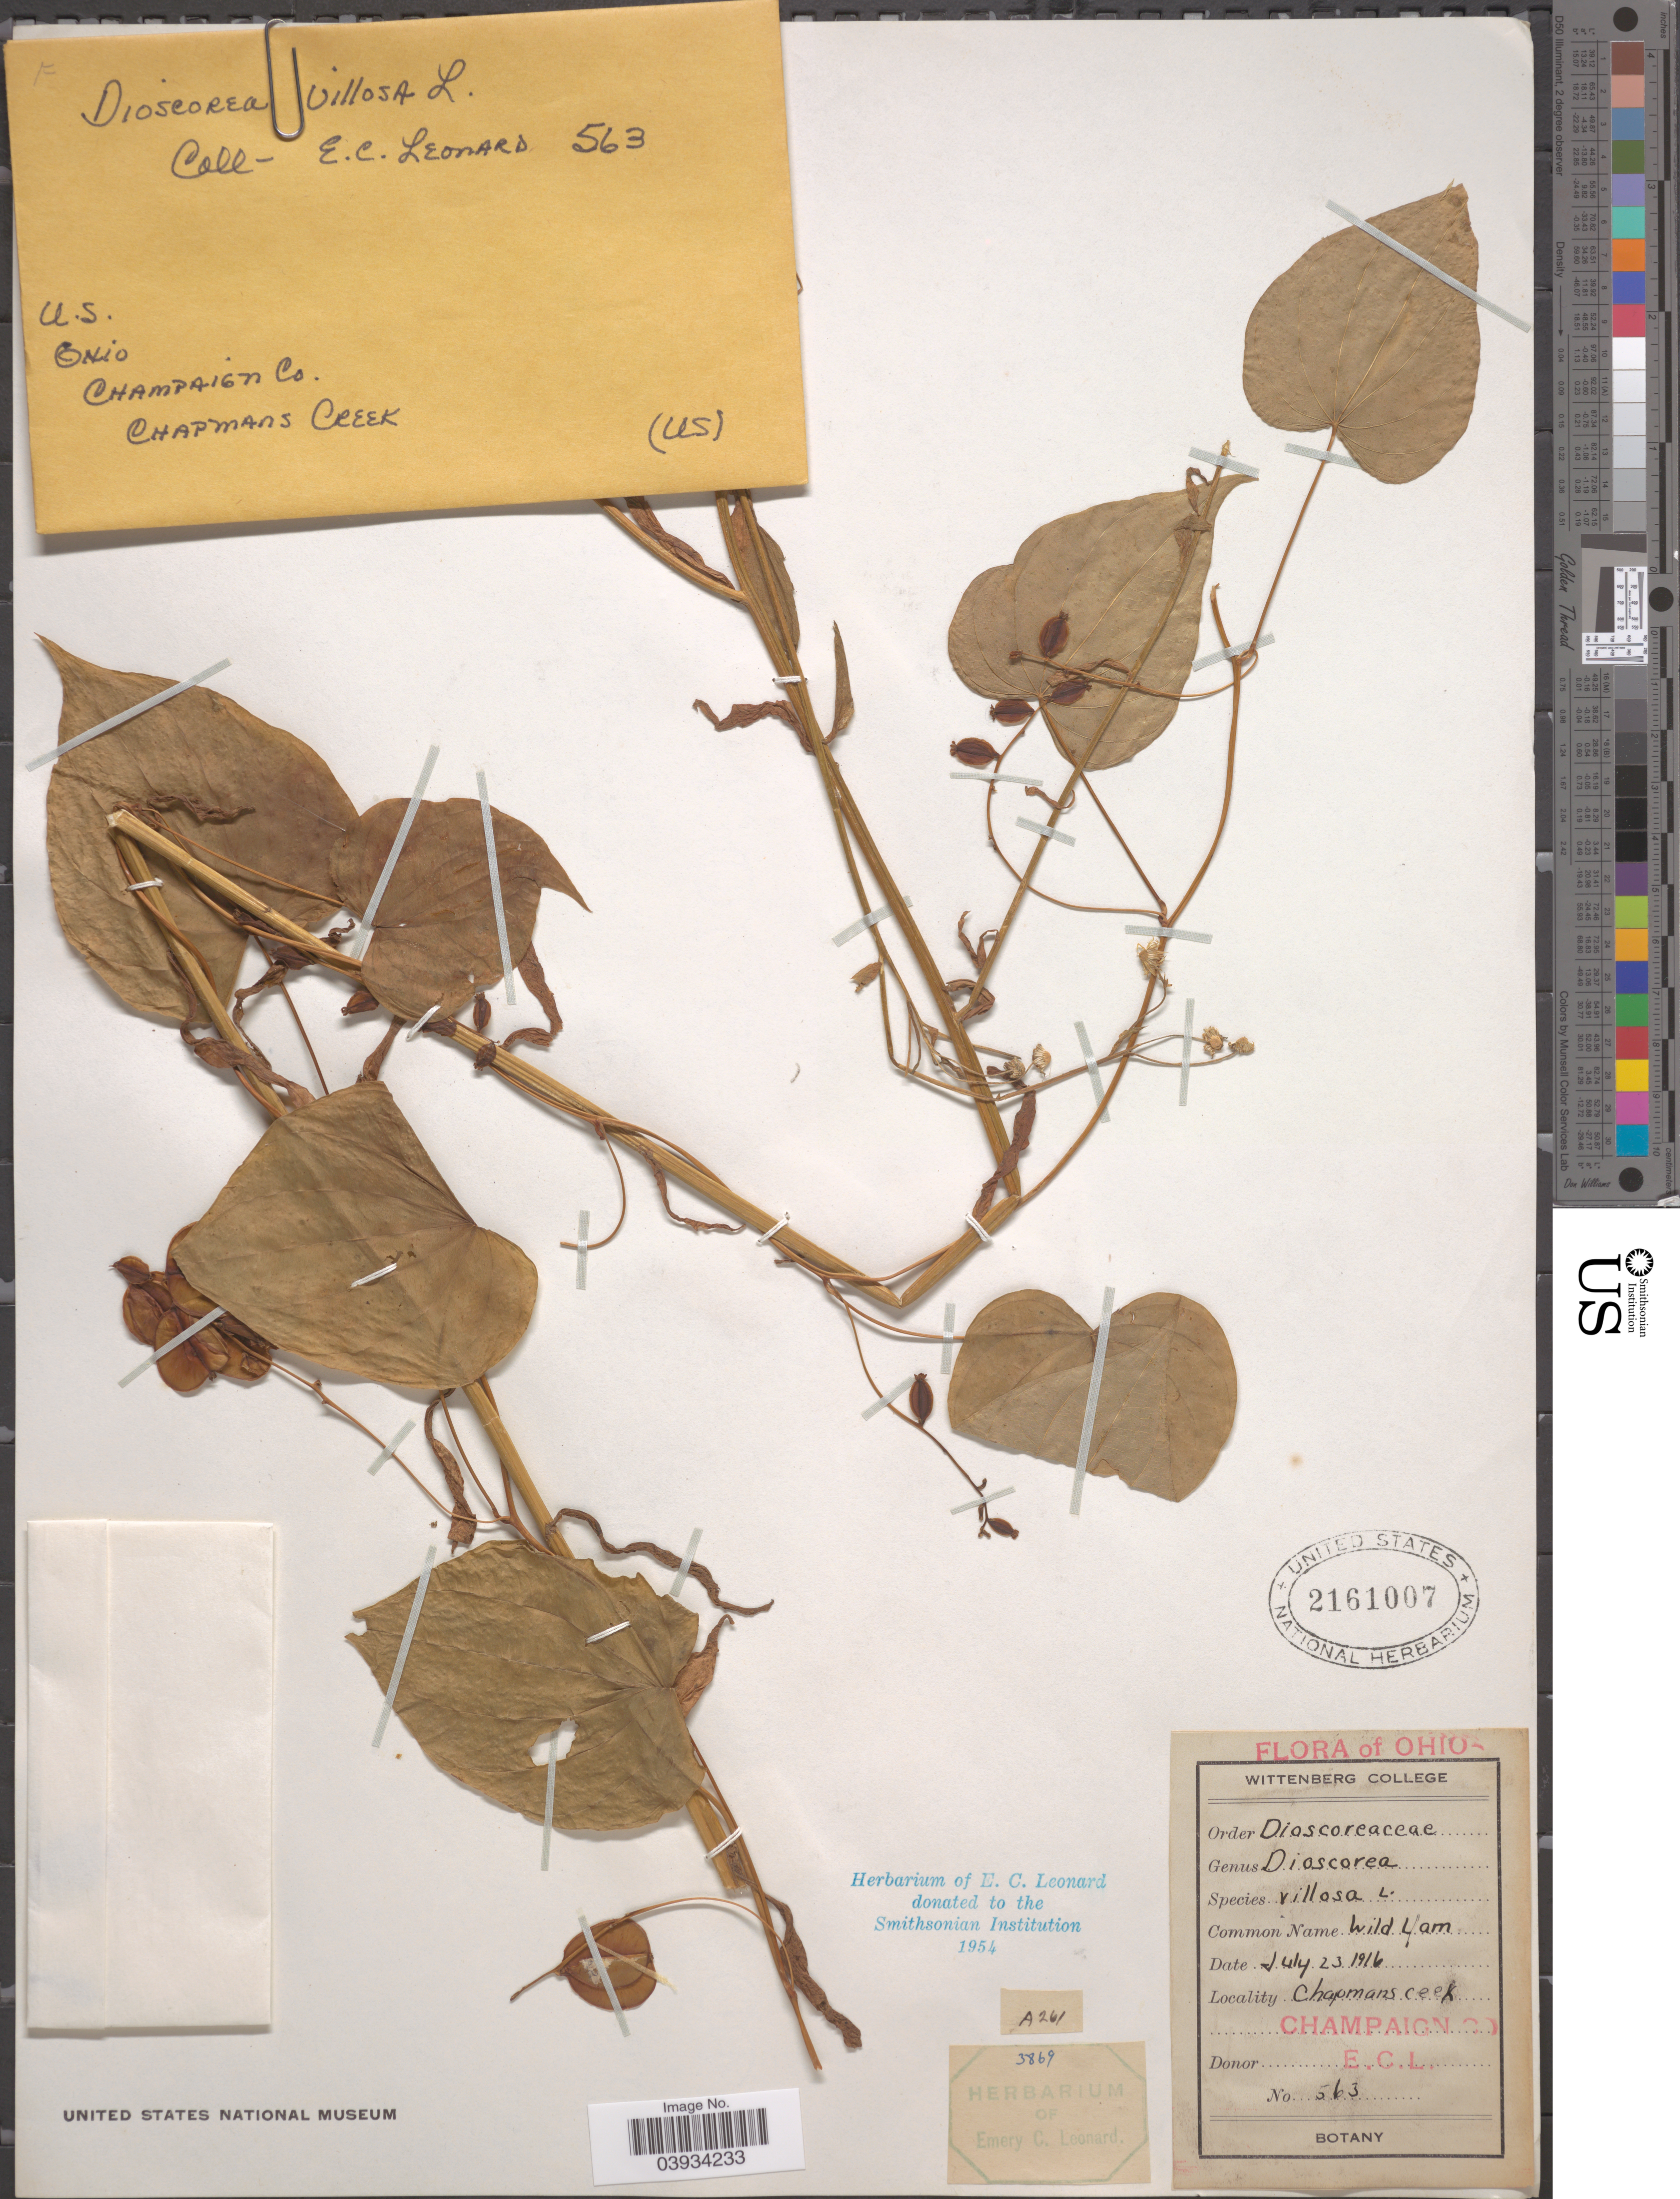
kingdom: Plantae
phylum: Tracheophyta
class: Liliopsida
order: Dioscoreales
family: Dioscoreaceae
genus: Dioscorea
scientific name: Dioscorea villosa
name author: L.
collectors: E. C. Leonard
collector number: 563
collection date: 1916-07-23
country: United States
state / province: Ohio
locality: Chapmans Creek, Champaign Co.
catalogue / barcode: US 2161007